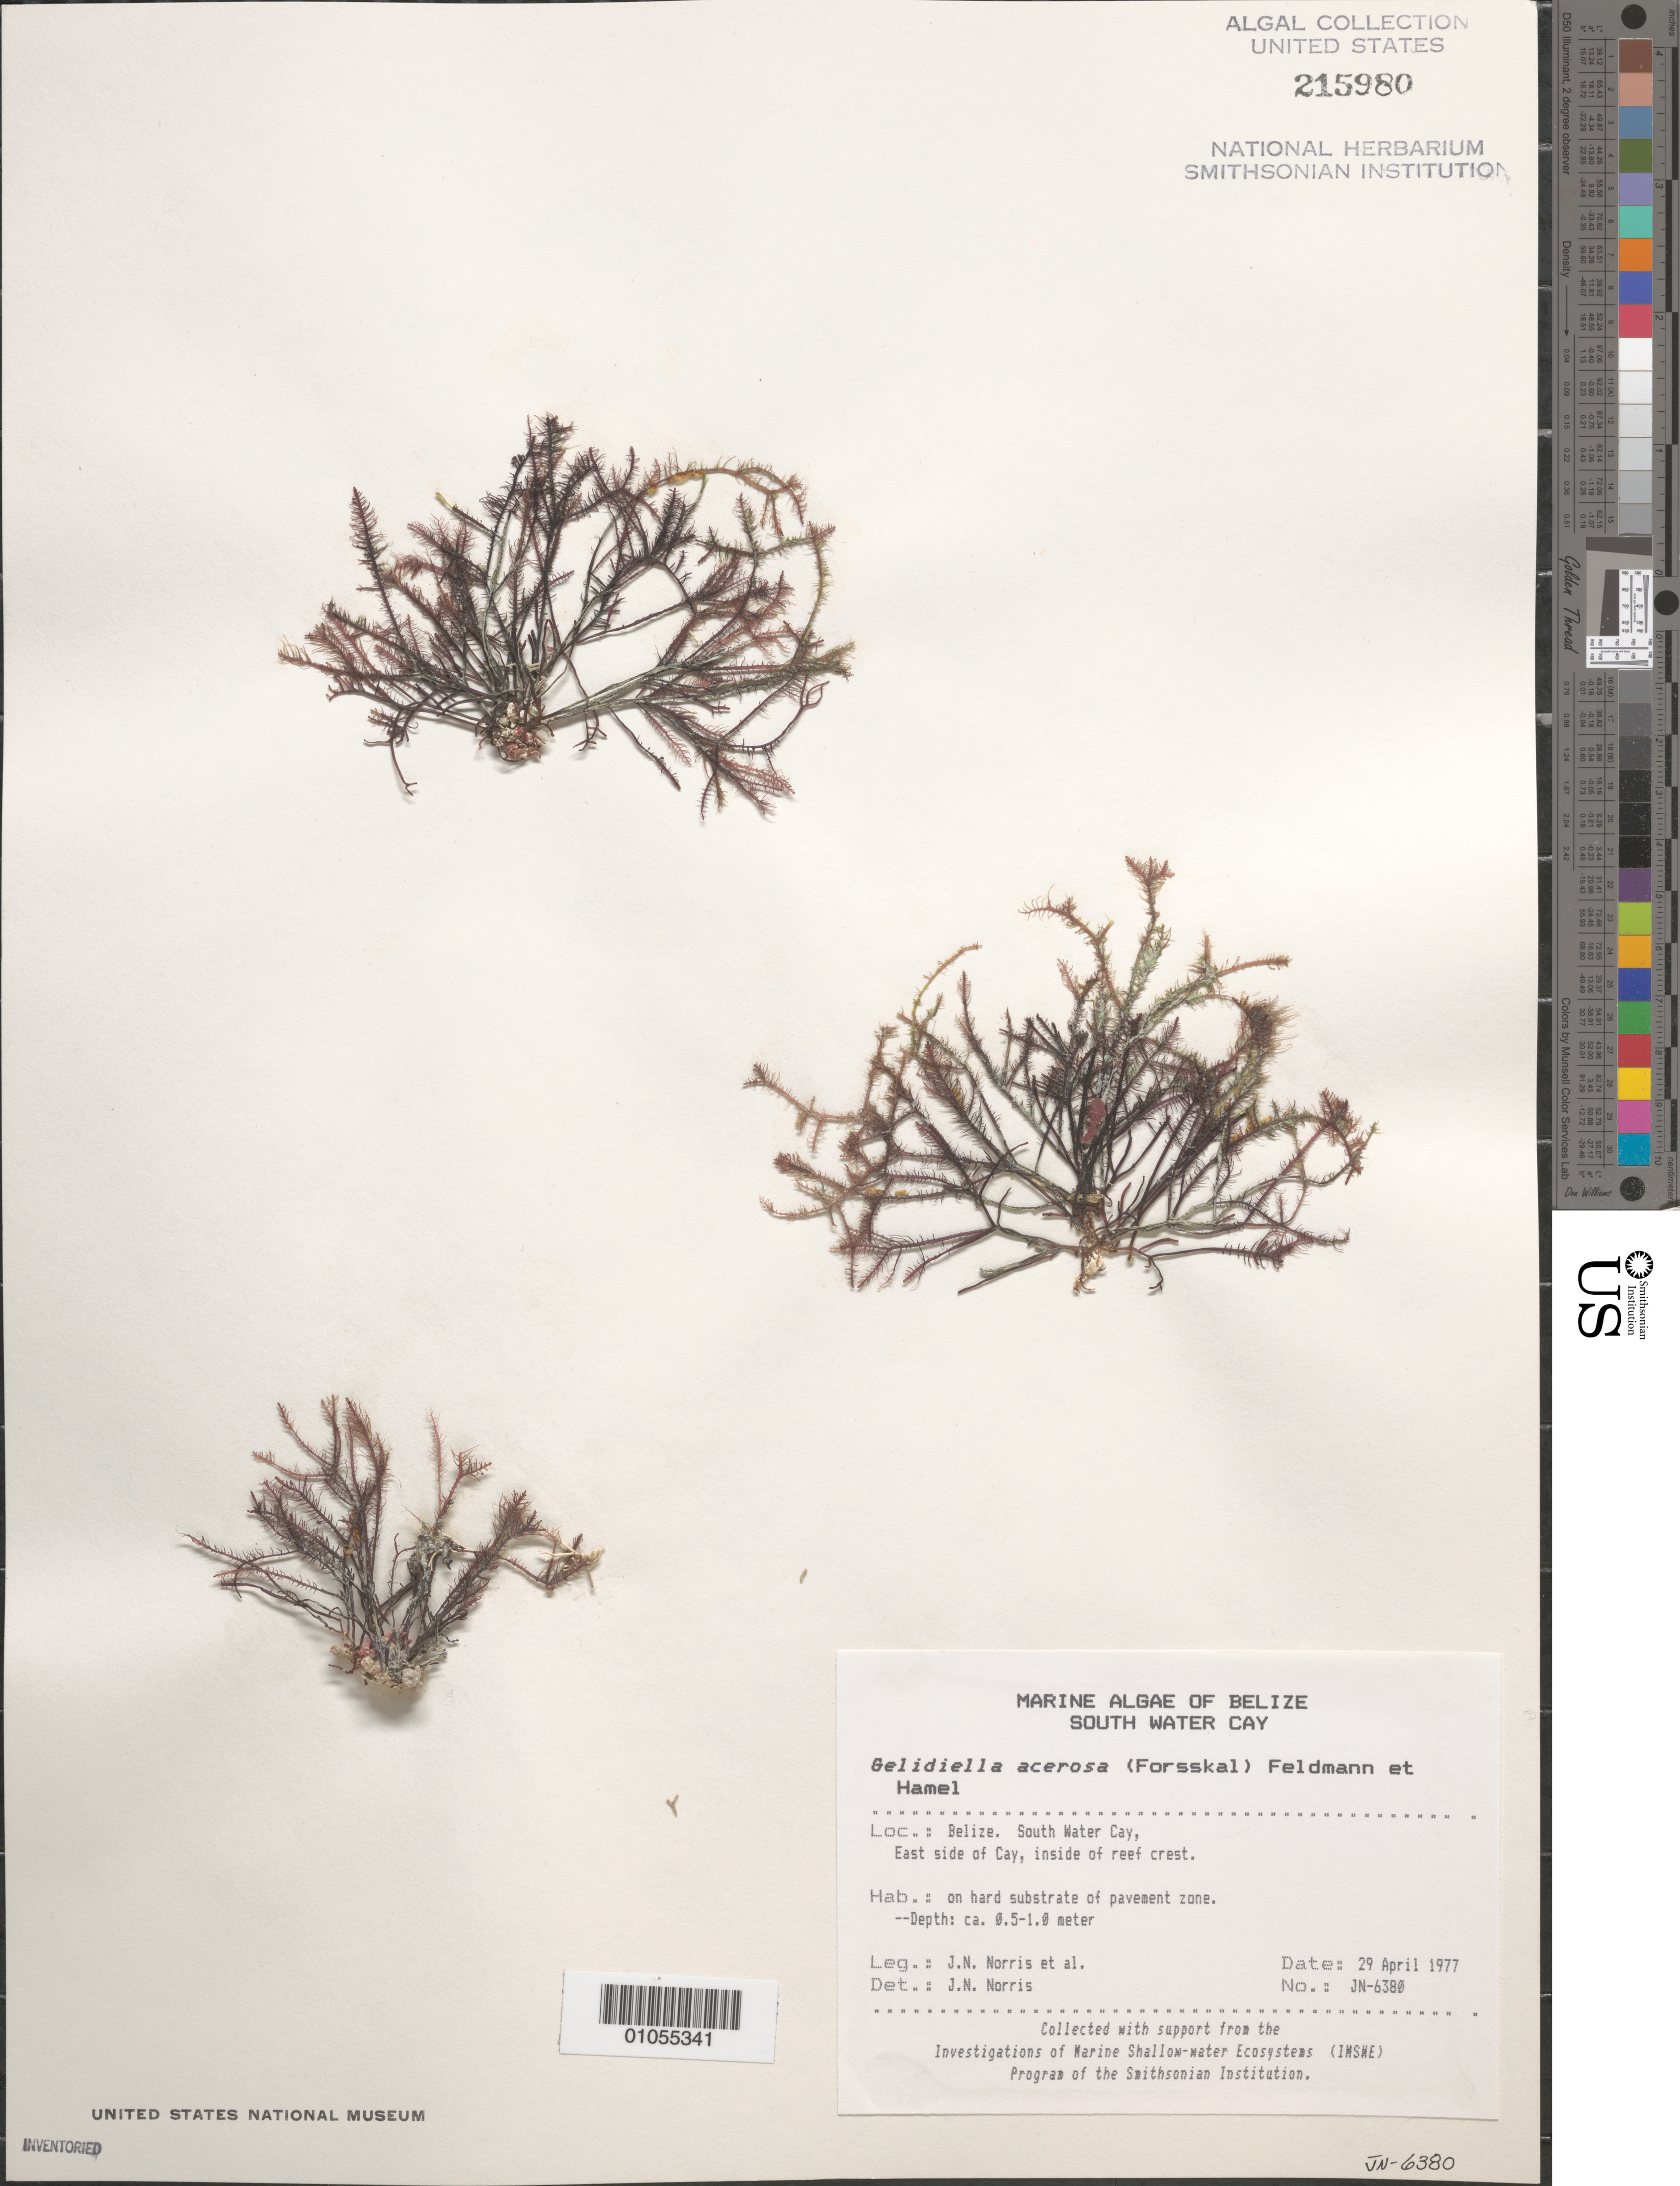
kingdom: Plantae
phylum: Rhodophyta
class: Florideophyceae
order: Gelidiales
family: Gelidiellaceae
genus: Gelidiella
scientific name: Gelidiella acerosa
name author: (Forssk.) Feldmann & G. Hamel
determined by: Norris, James N.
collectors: J. N. Norris & et al.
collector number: JN-6380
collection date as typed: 29 Apr 1977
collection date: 1977-04-29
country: Belize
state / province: Stann Creek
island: South Water Cay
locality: East side of cay, inside of reef crest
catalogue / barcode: US 215980